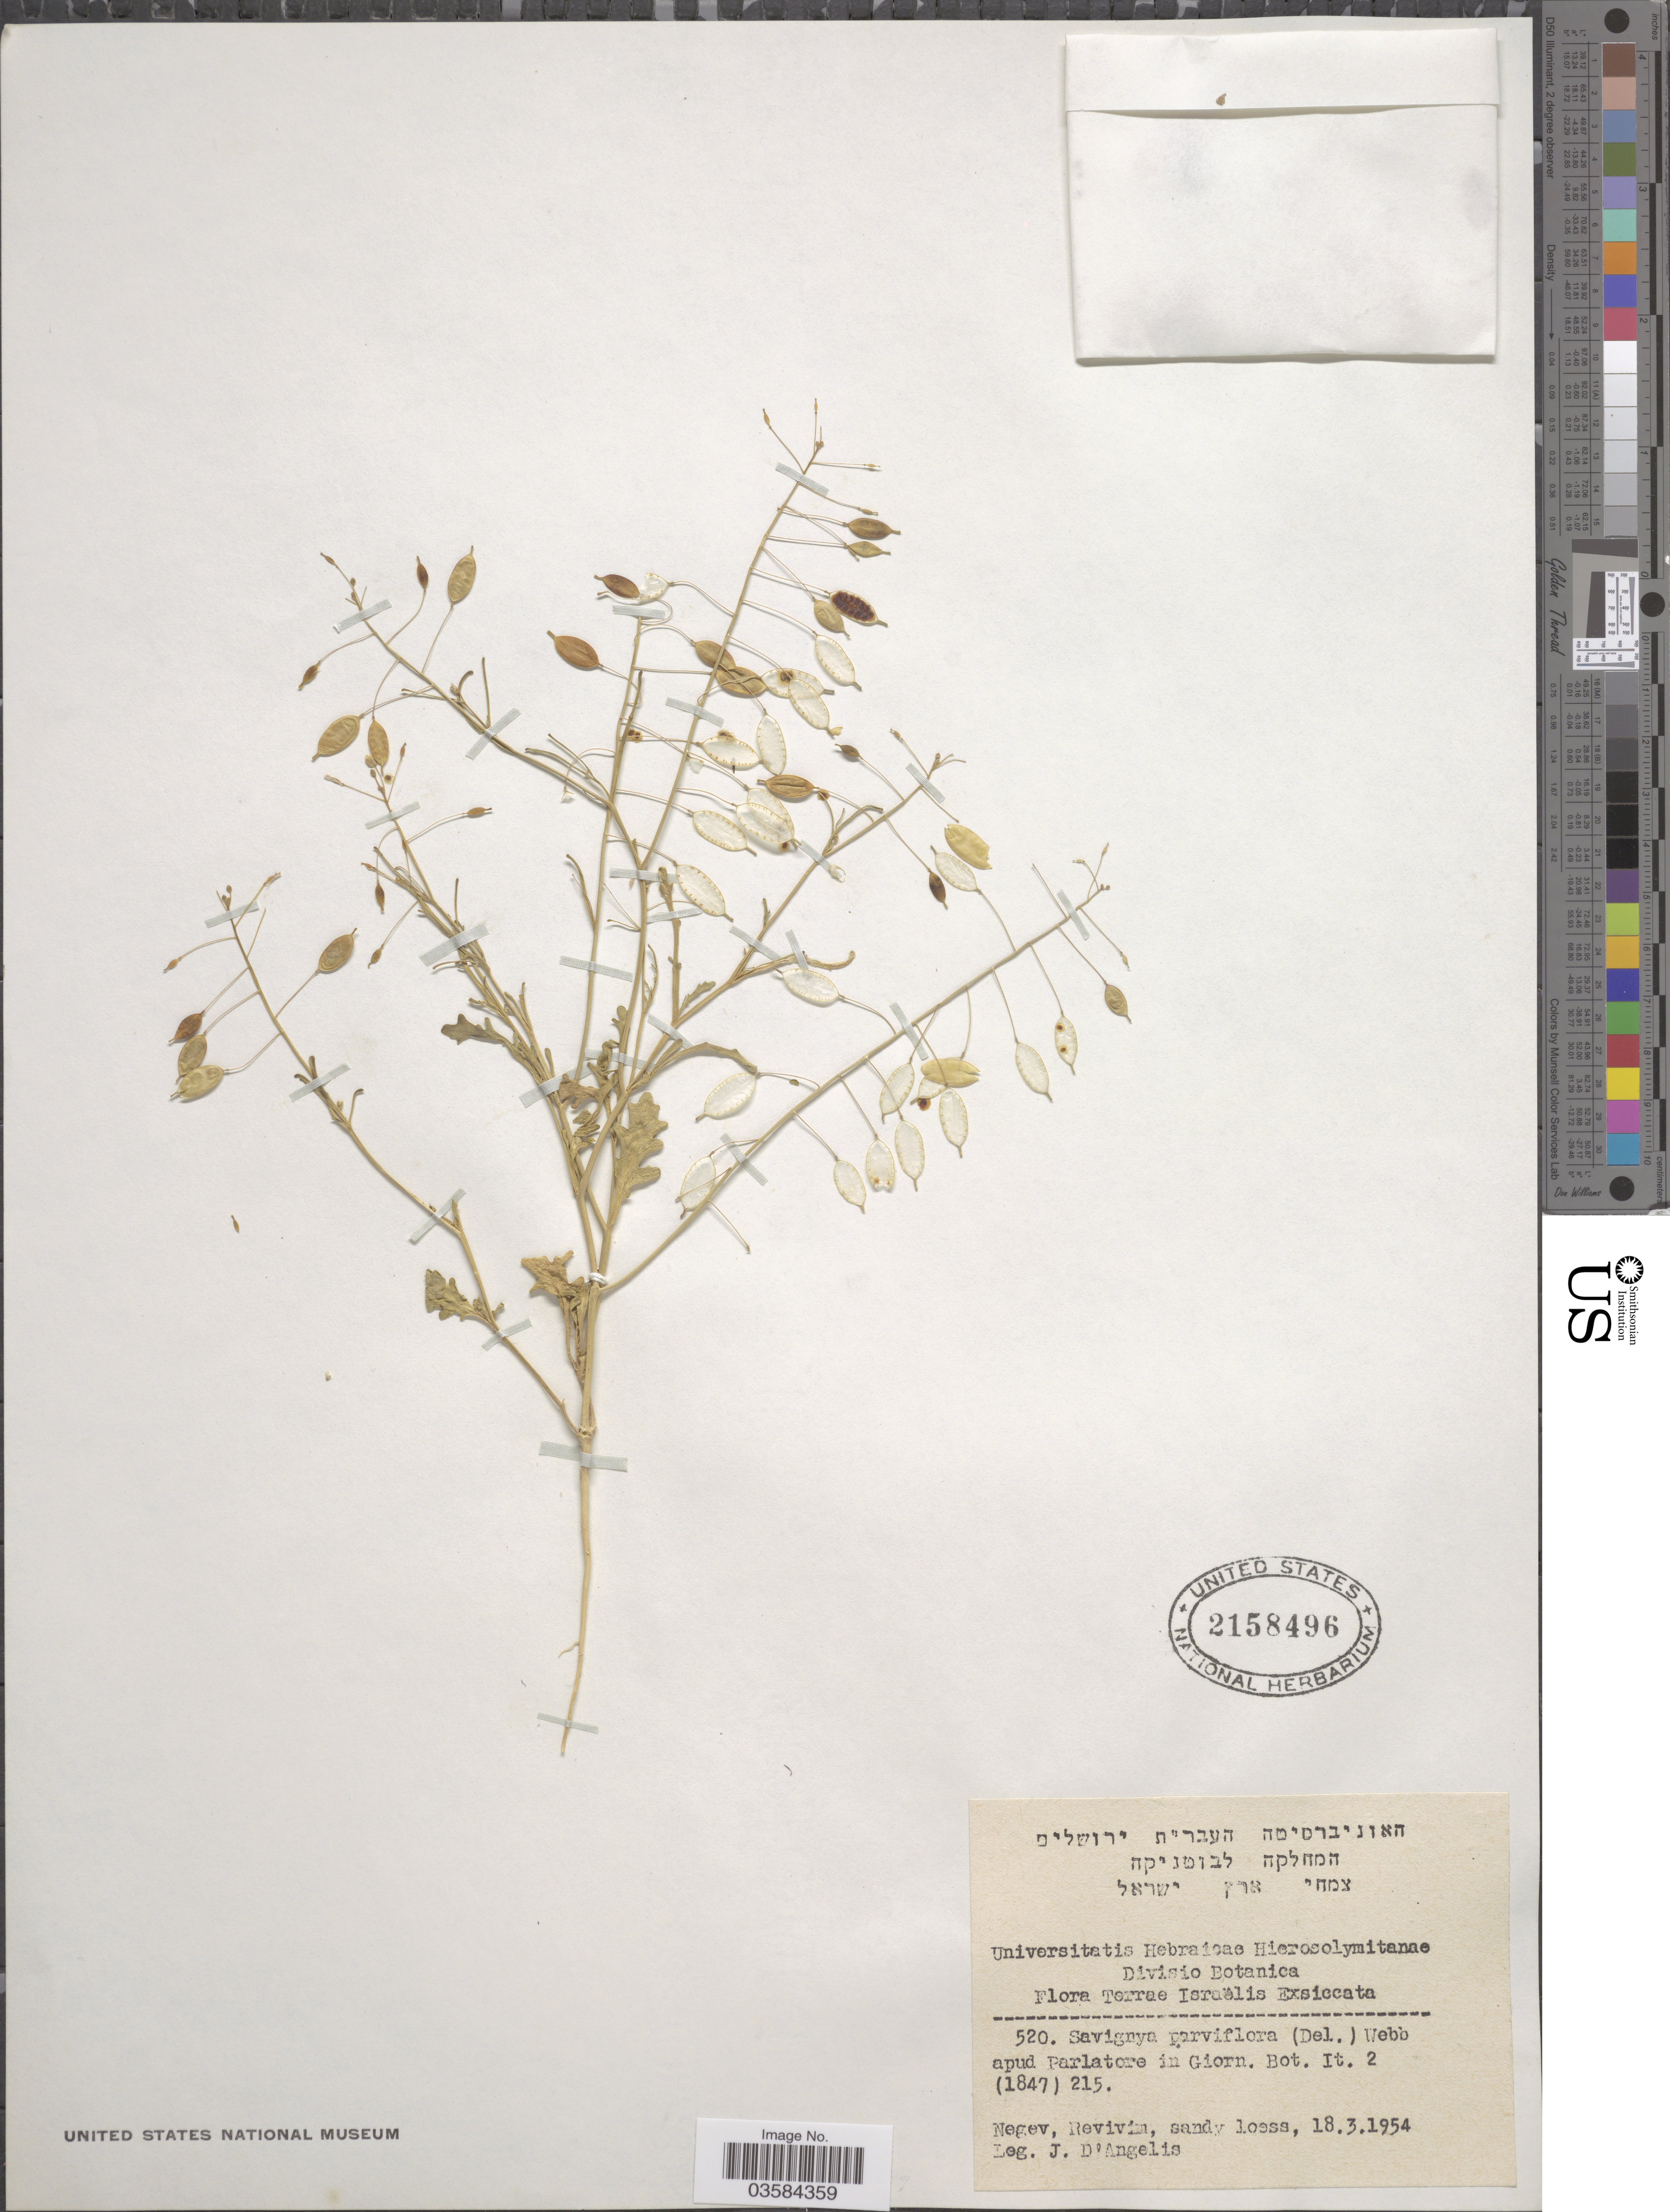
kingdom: Plantae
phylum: Tracheophyta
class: Magnoliopsida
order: Brassicales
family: Brassicaceae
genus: Savignya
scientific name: Savignya parviflora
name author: (Delile) Webb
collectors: J. D'angelis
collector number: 520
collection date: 1954-03-18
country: Israel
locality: Terrae Israëlis. Negev, Revivim.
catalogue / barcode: US 2158496